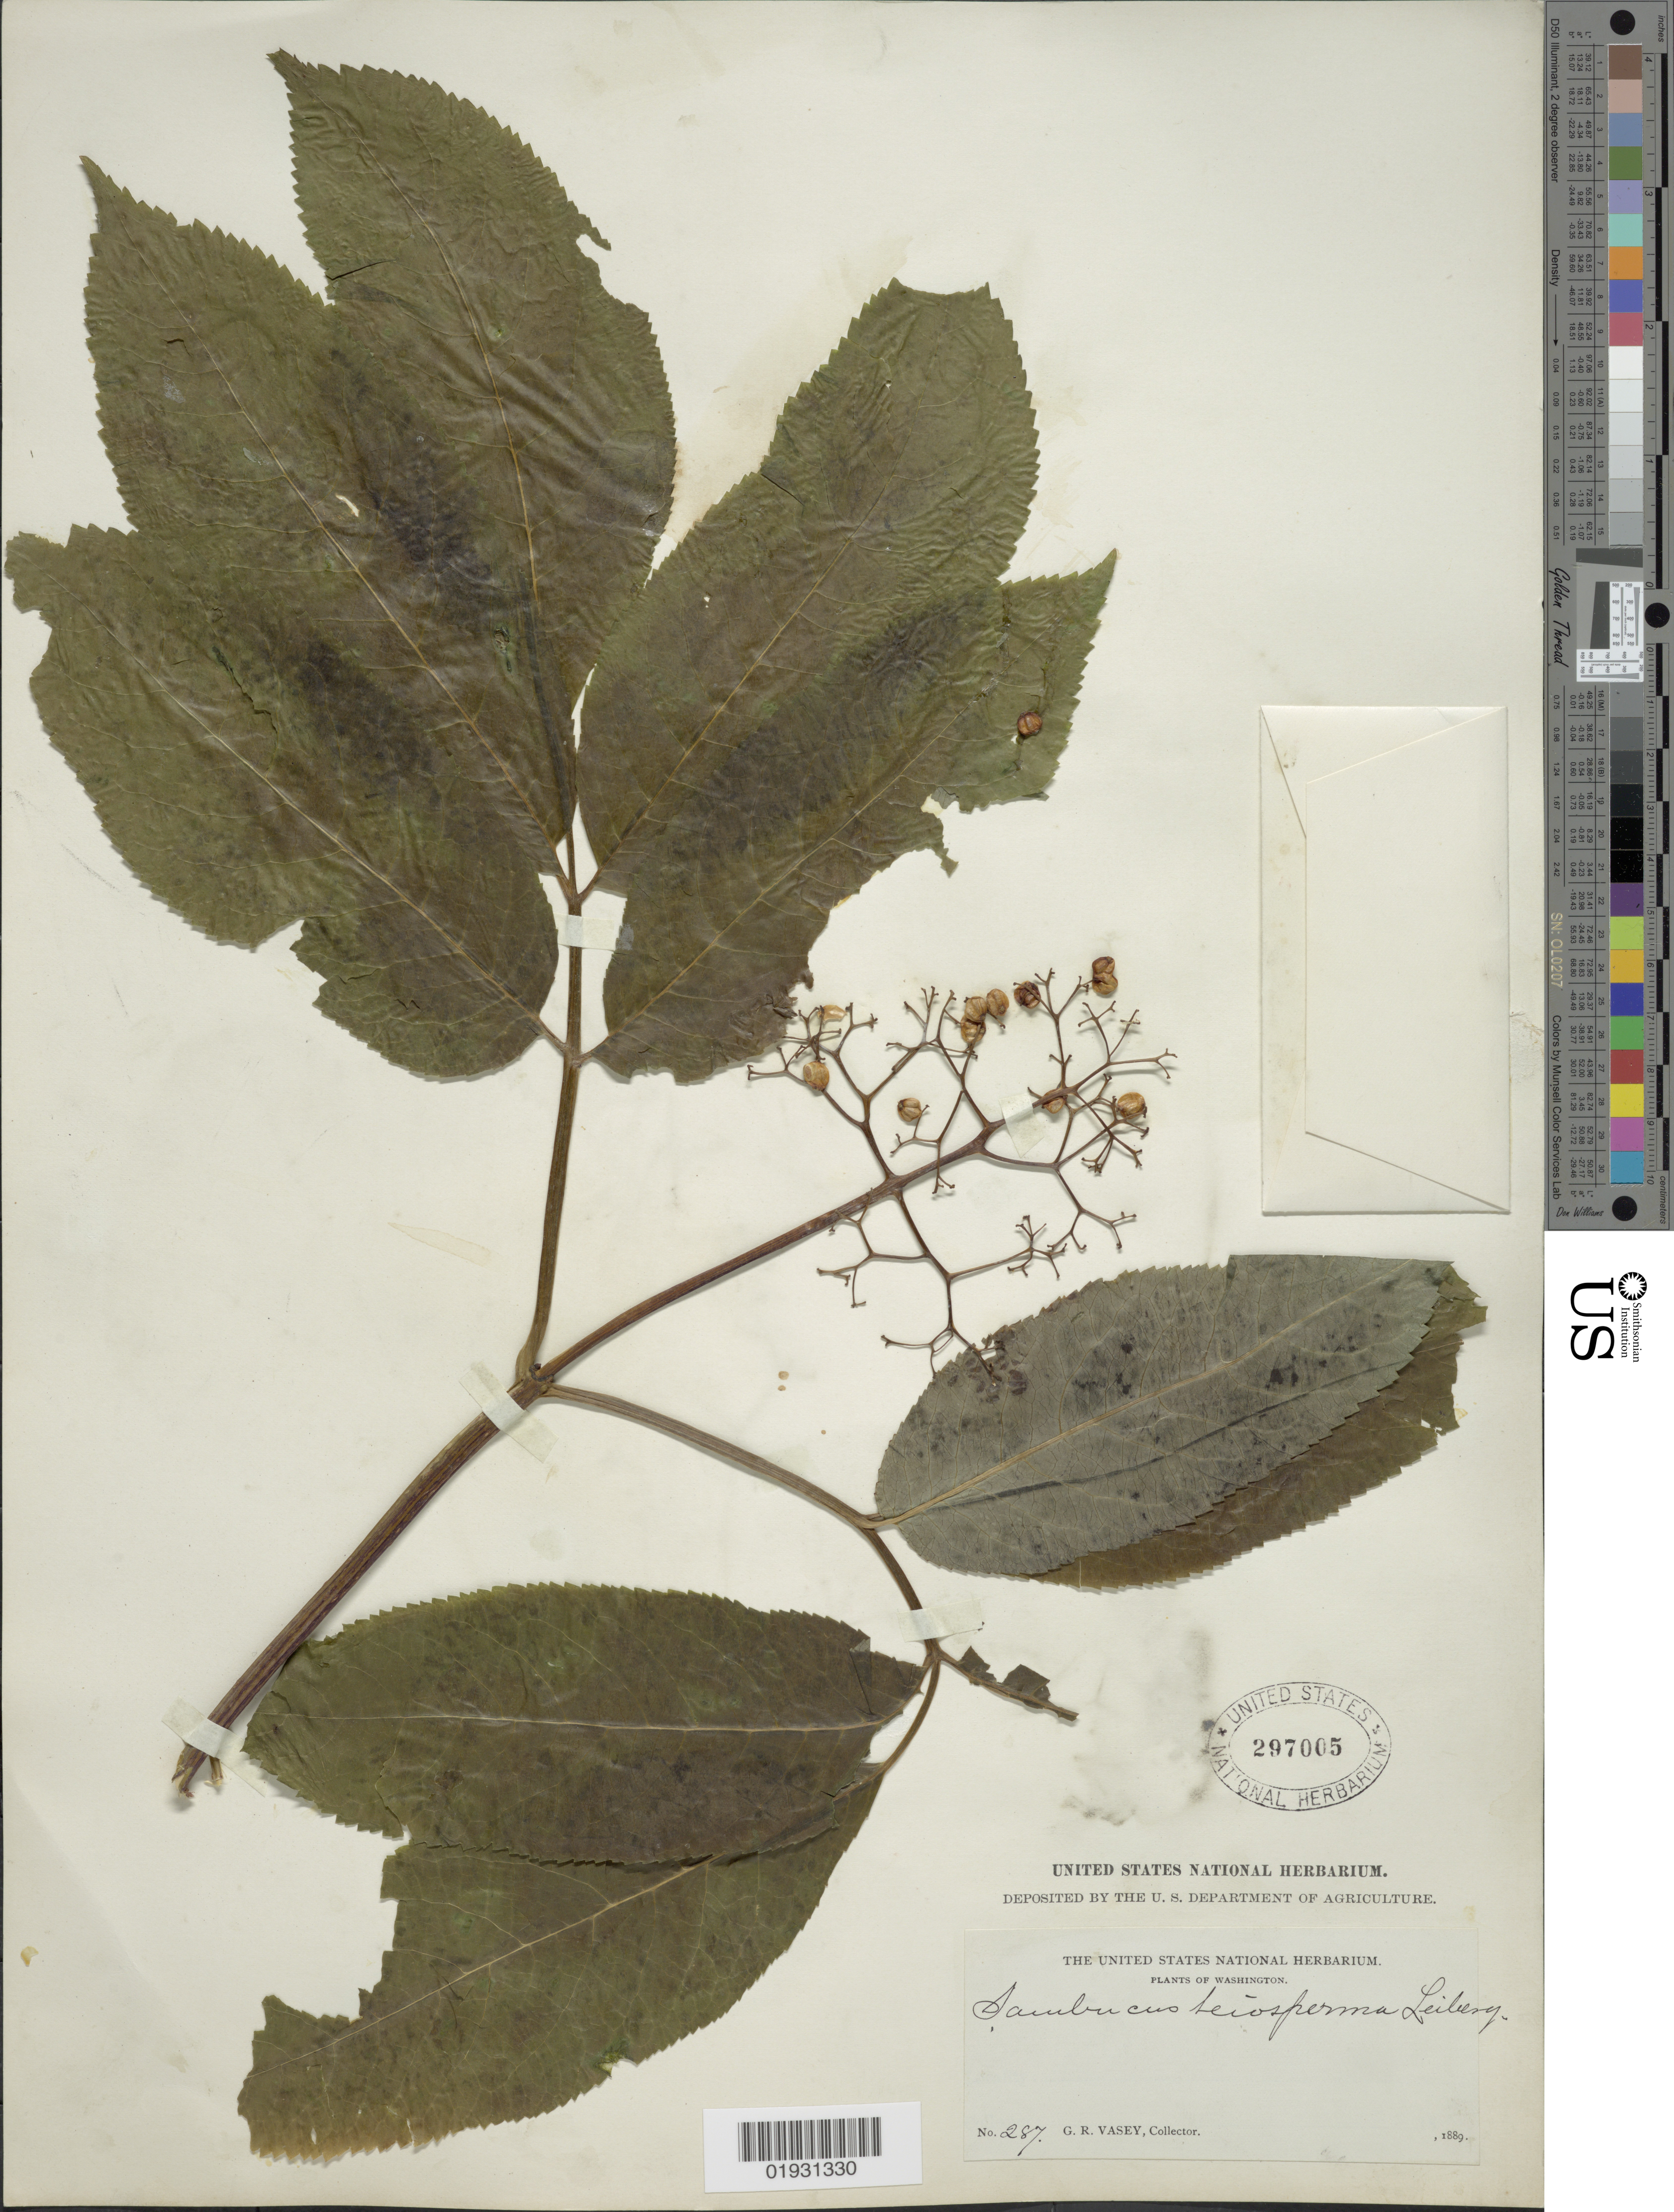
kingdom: Plantae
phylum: Tracheophyta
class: Magnoliopsida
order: Dipsacales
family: Viburnaceae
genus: Sambucus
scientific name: Sambucus racemosa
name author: L.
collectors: G. R. Vasey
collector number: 287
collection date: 1889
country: United States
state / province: Washington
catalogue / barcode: US 297005